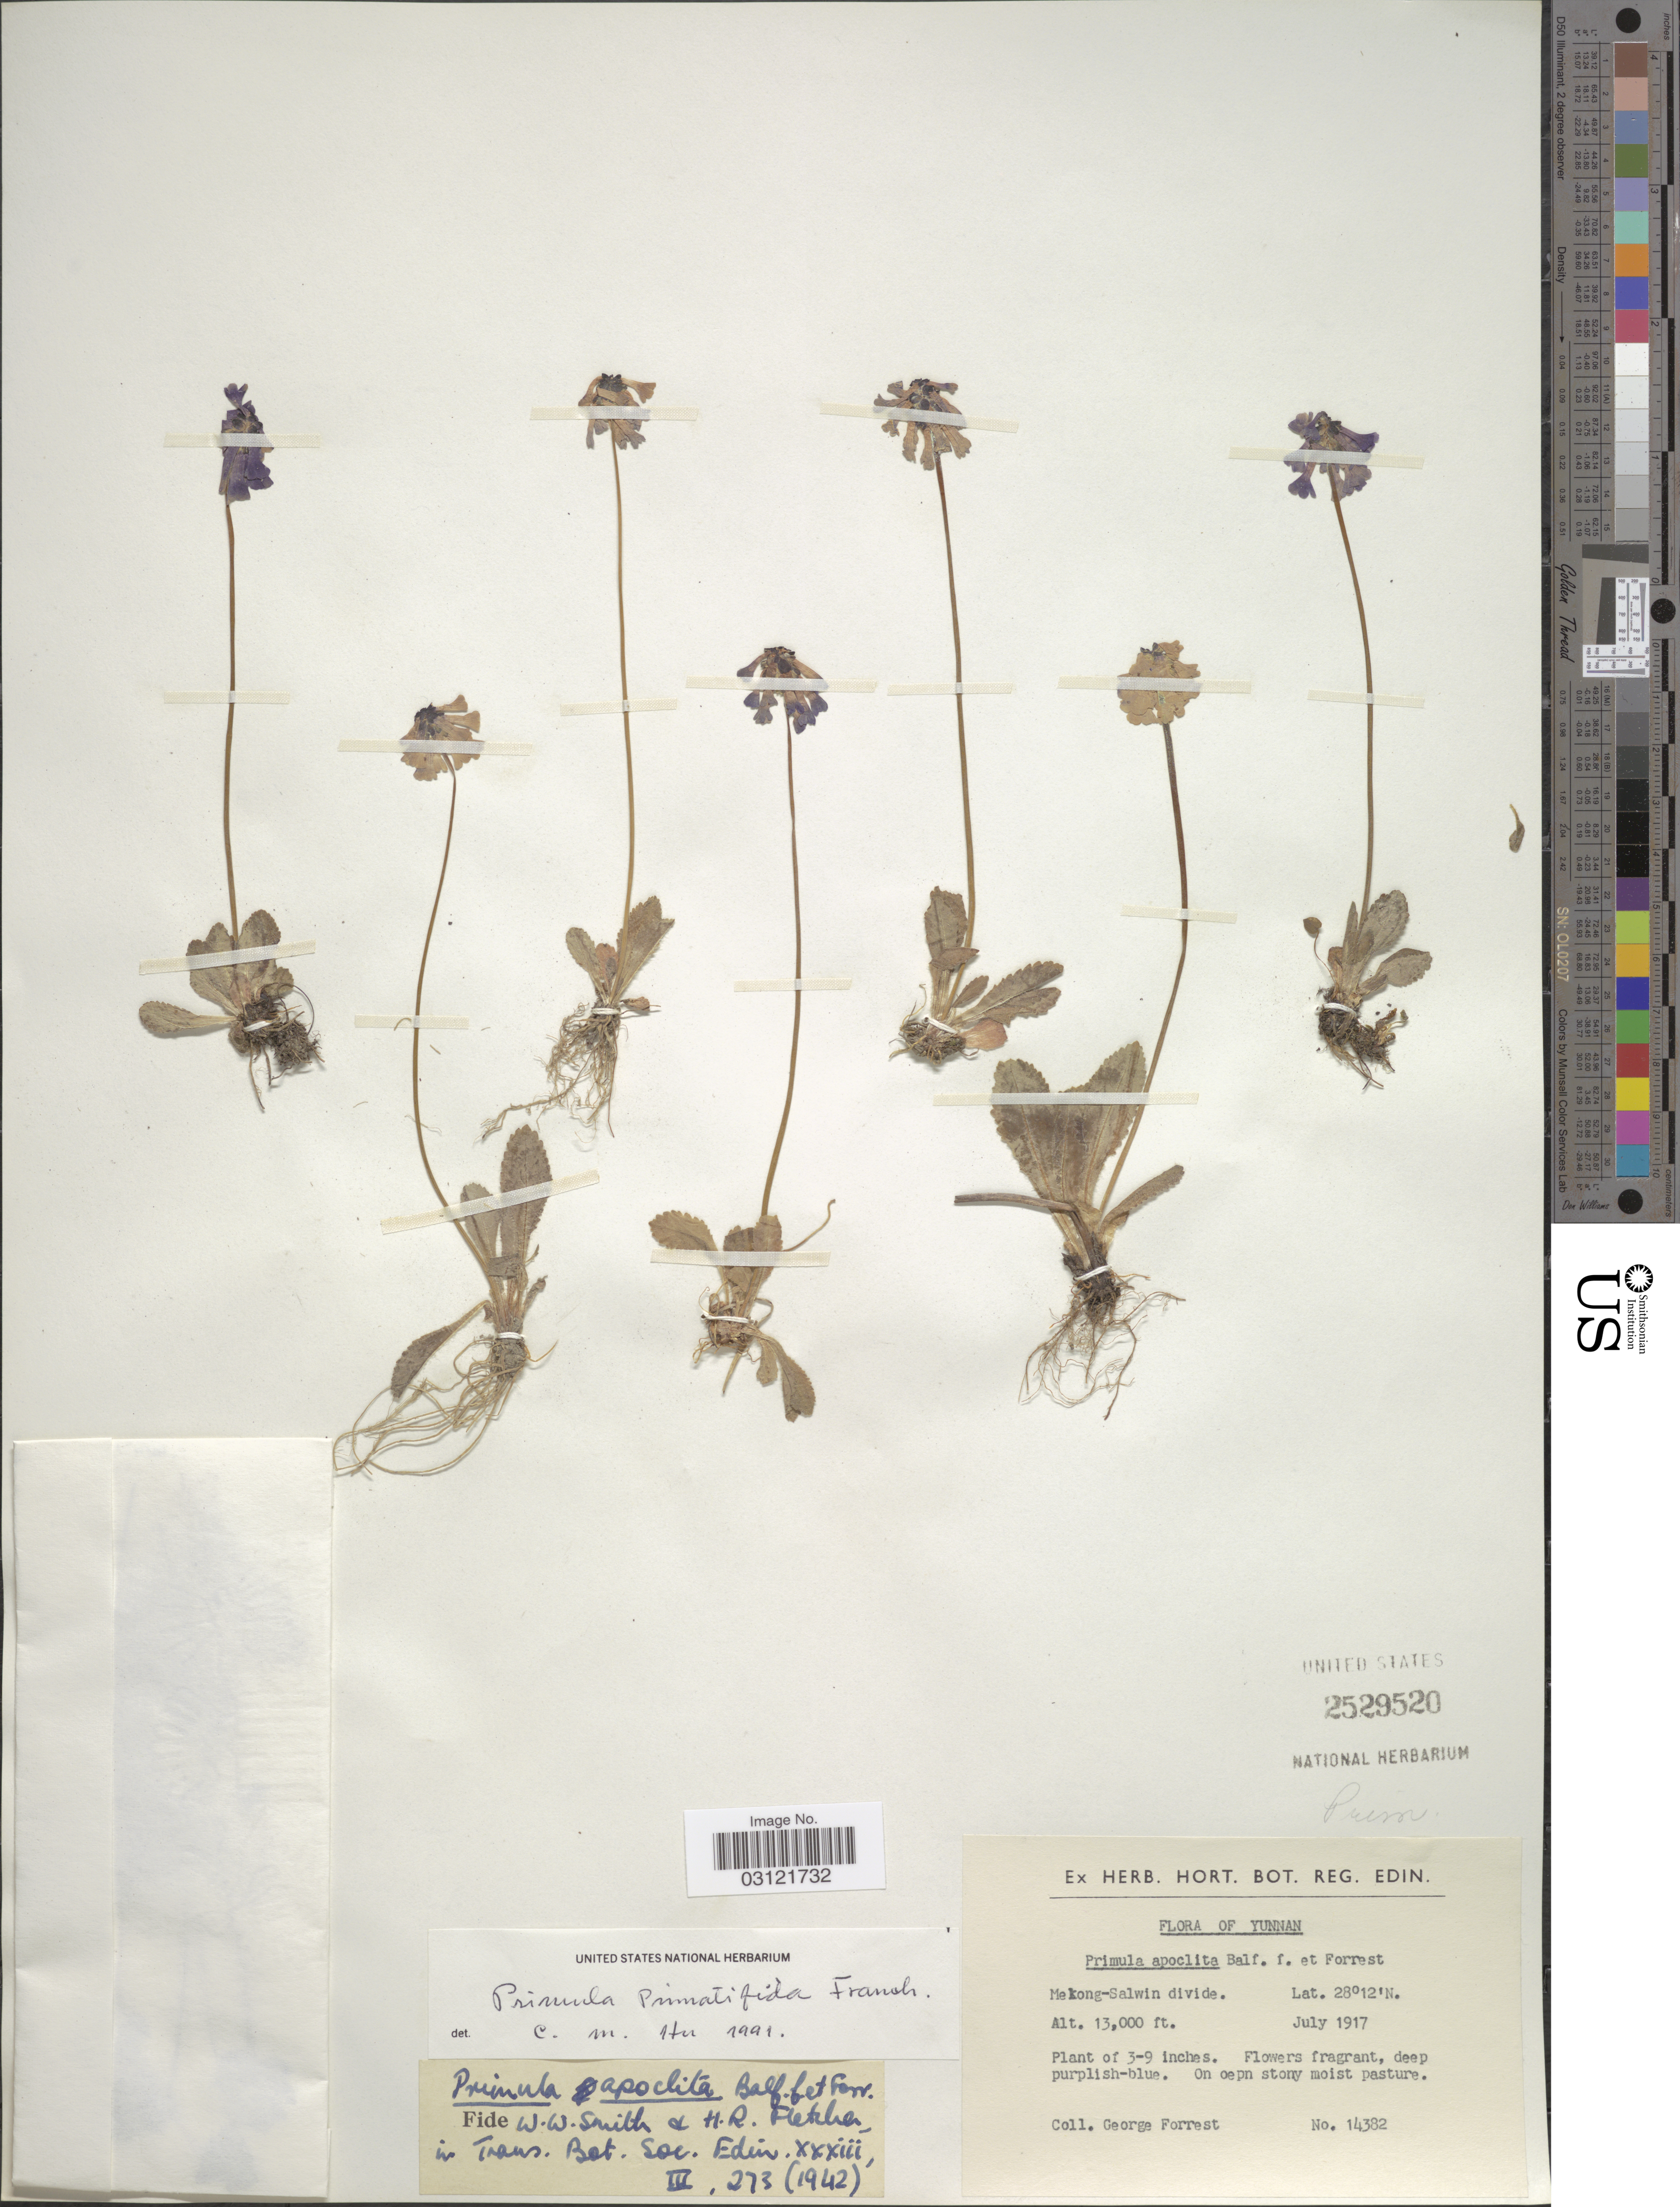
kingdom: Plantae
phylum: Tracheophyta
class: Magnoliopsida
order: Ericales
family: Primulaceae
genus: Primula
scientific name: Primula pinnatifida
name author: Franch.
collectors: G. Forrest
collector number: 14382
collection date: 1917-07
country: China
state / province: Yunnan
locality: Mekong-Salwin divide.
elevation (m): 3962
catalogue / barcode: US 2529520